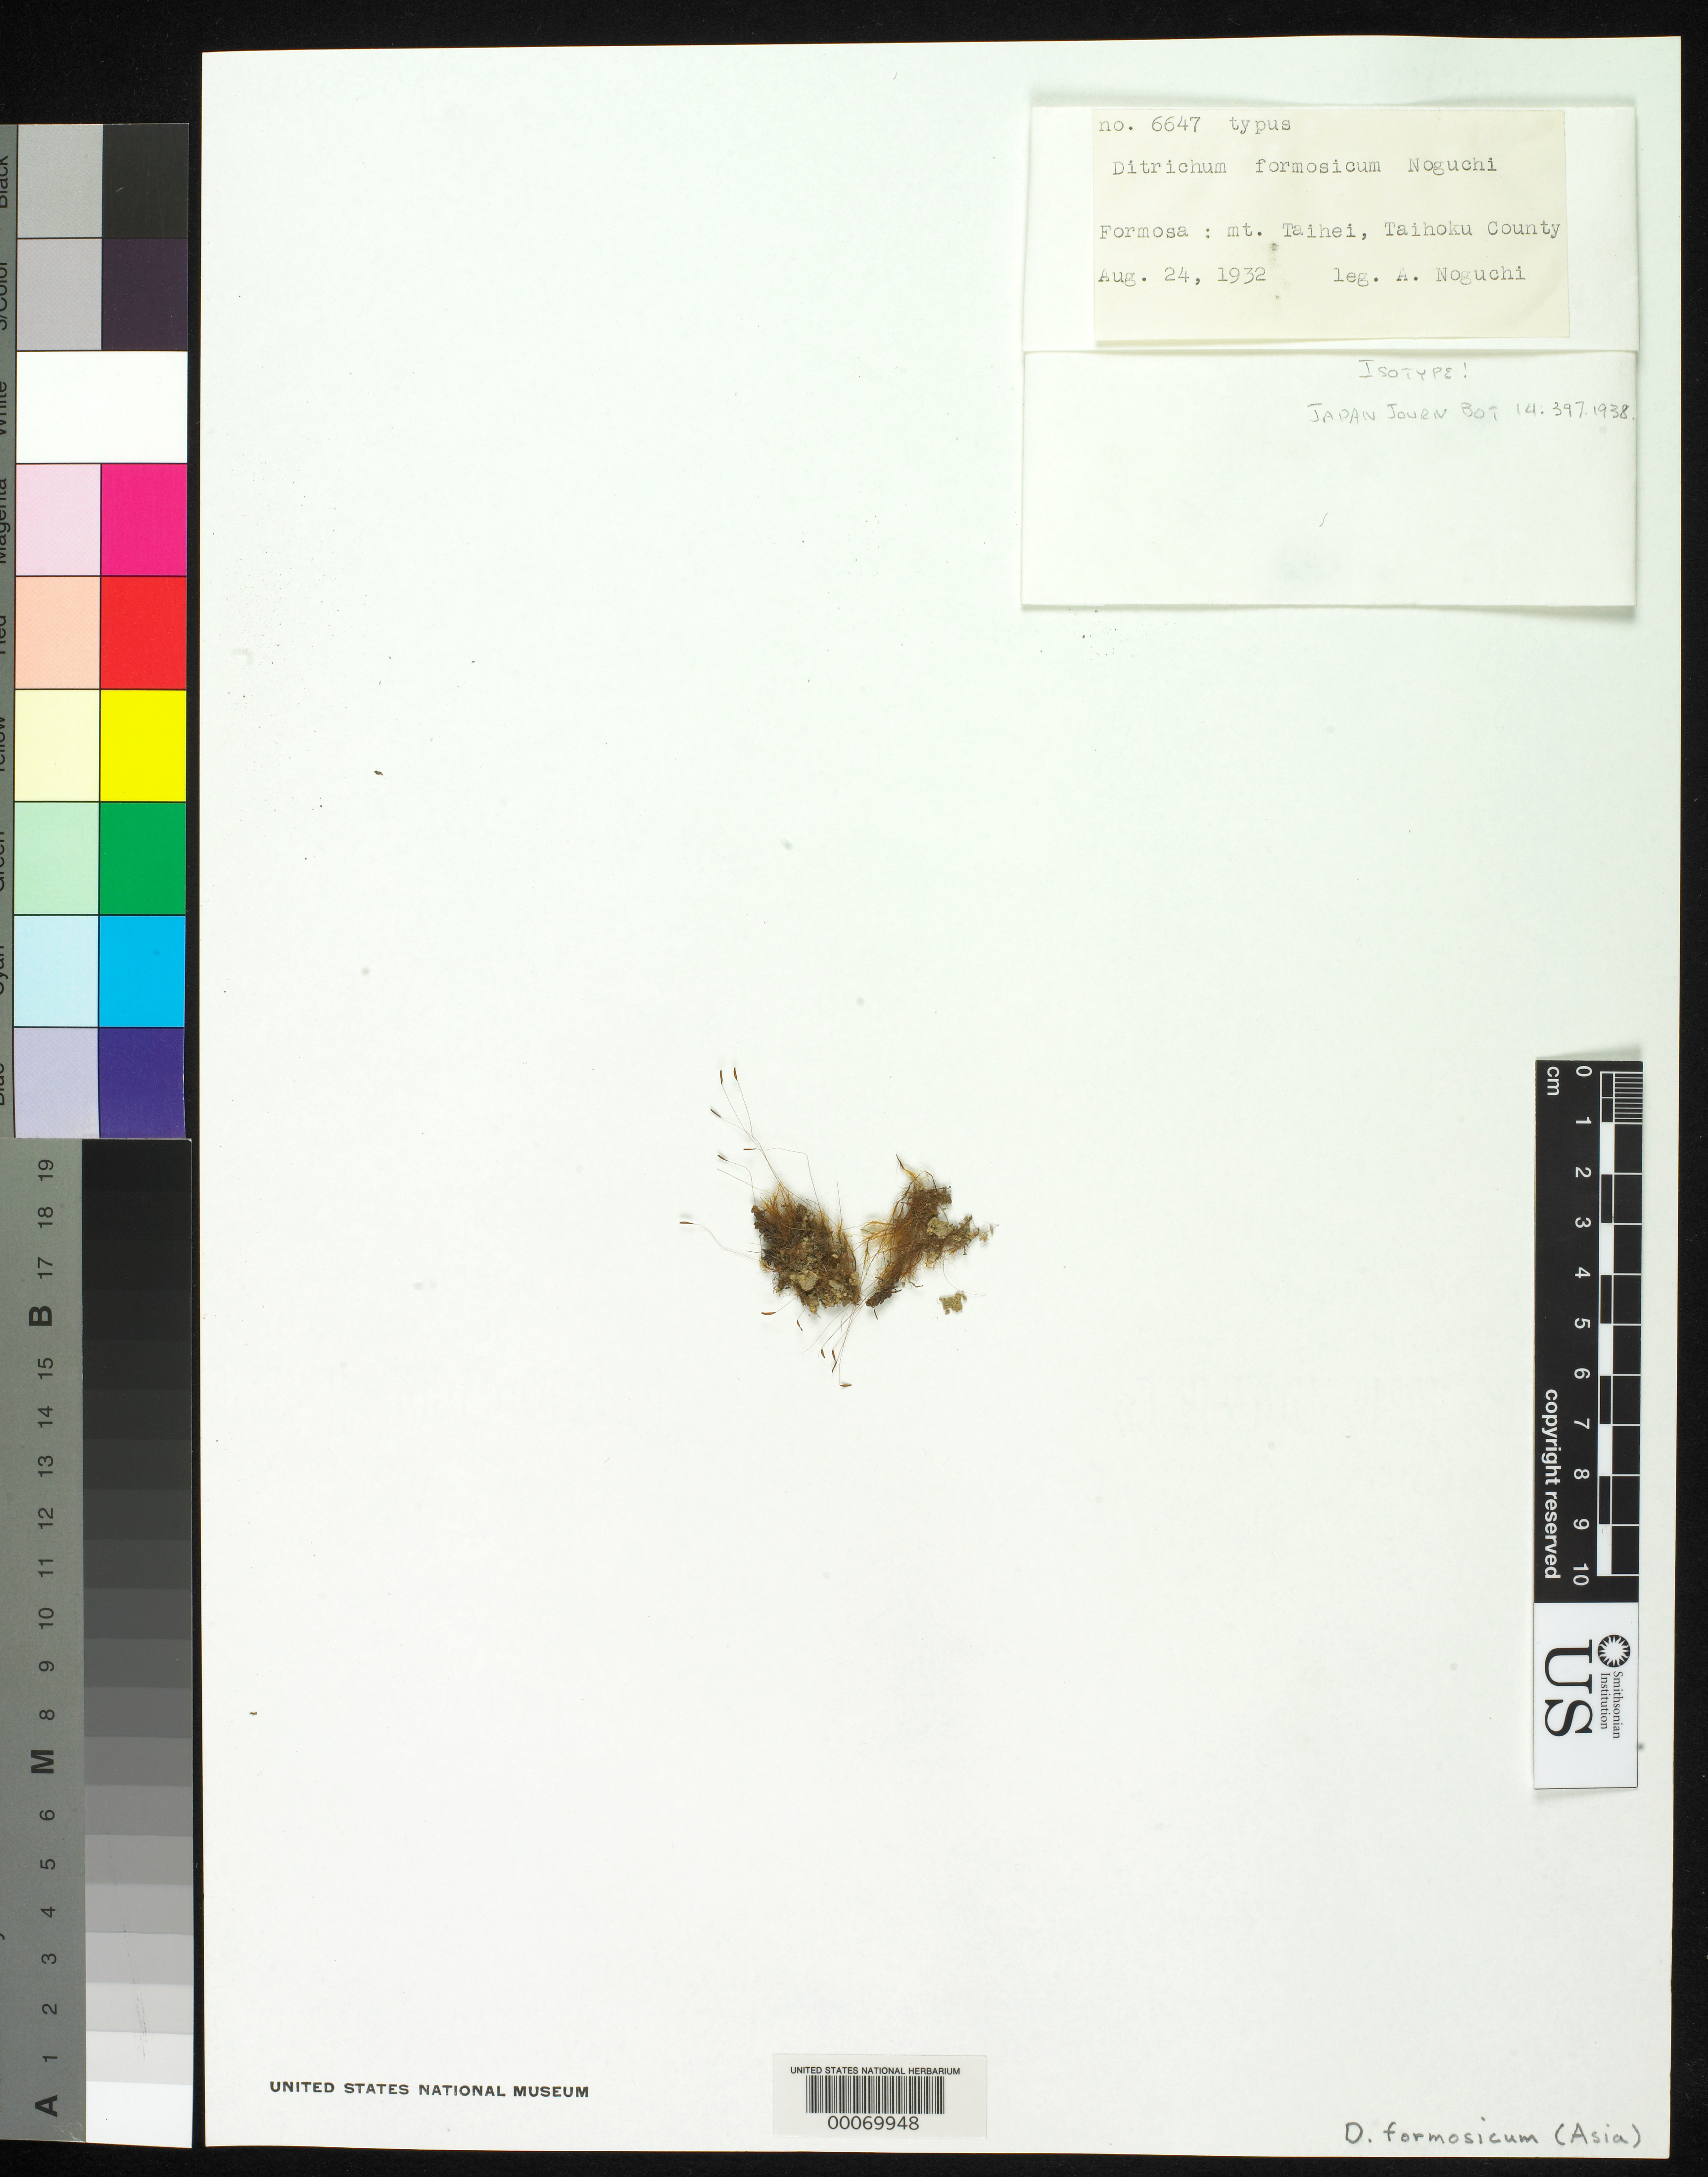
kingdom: Plantae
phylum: Bryophyta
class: Bryopsida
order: Dicranales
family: Ditrichaceae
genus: Ditrichum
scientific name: Ditrichum formosicum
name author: Nog.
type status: Isotype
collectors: A. Noguchi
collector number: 6647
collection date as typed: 24 Aug 1932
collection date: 1932-08-24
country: Taiwan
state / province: Taihoku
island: Taiwan [Formosa]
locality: Mt. Taihei (modern-day Keelung, New Taipei City, Taipei and Yilan County)